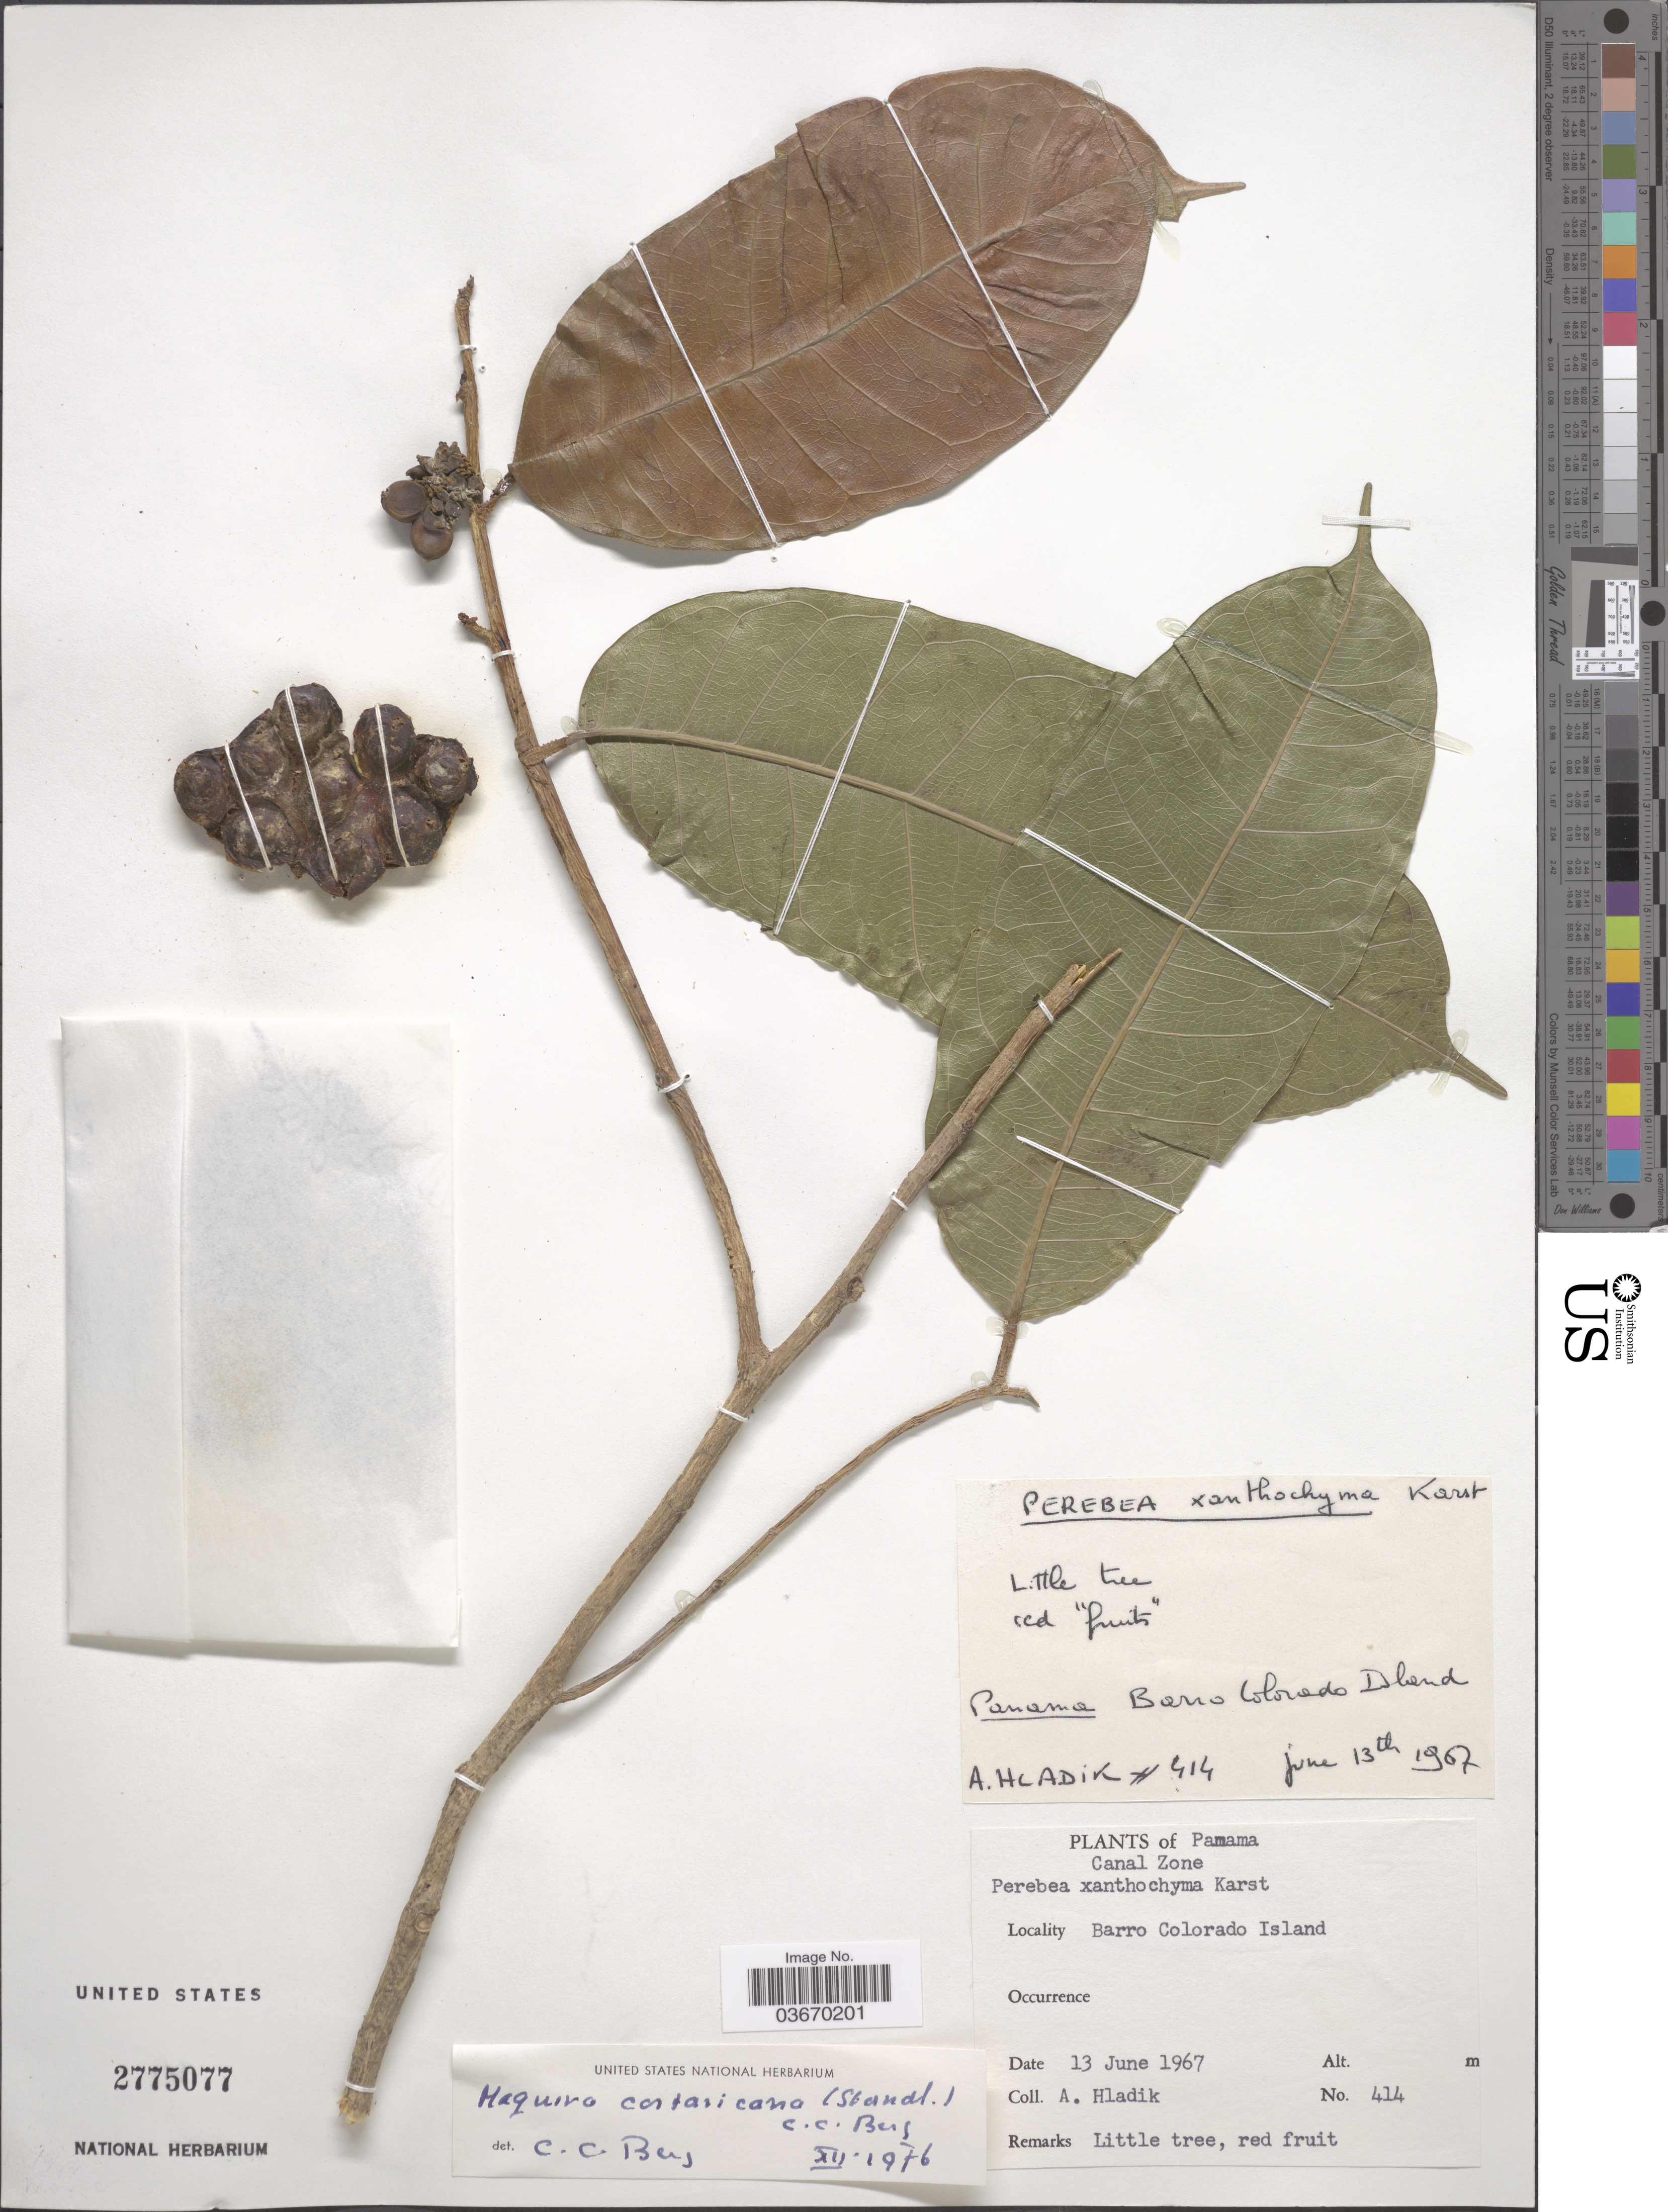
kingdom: Plantae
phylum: Tracheophyta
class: Magnoliopsida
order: Rosales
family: Moraceae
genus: Maquira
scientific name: Maquira costaricana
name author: (Standl.) C.C. Berg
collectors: A. Hladik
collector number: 414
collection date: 1967-06-13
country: Panama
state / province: Panamá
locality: Canal Zone. Barro Colorado Island.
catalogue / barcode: US 2775077